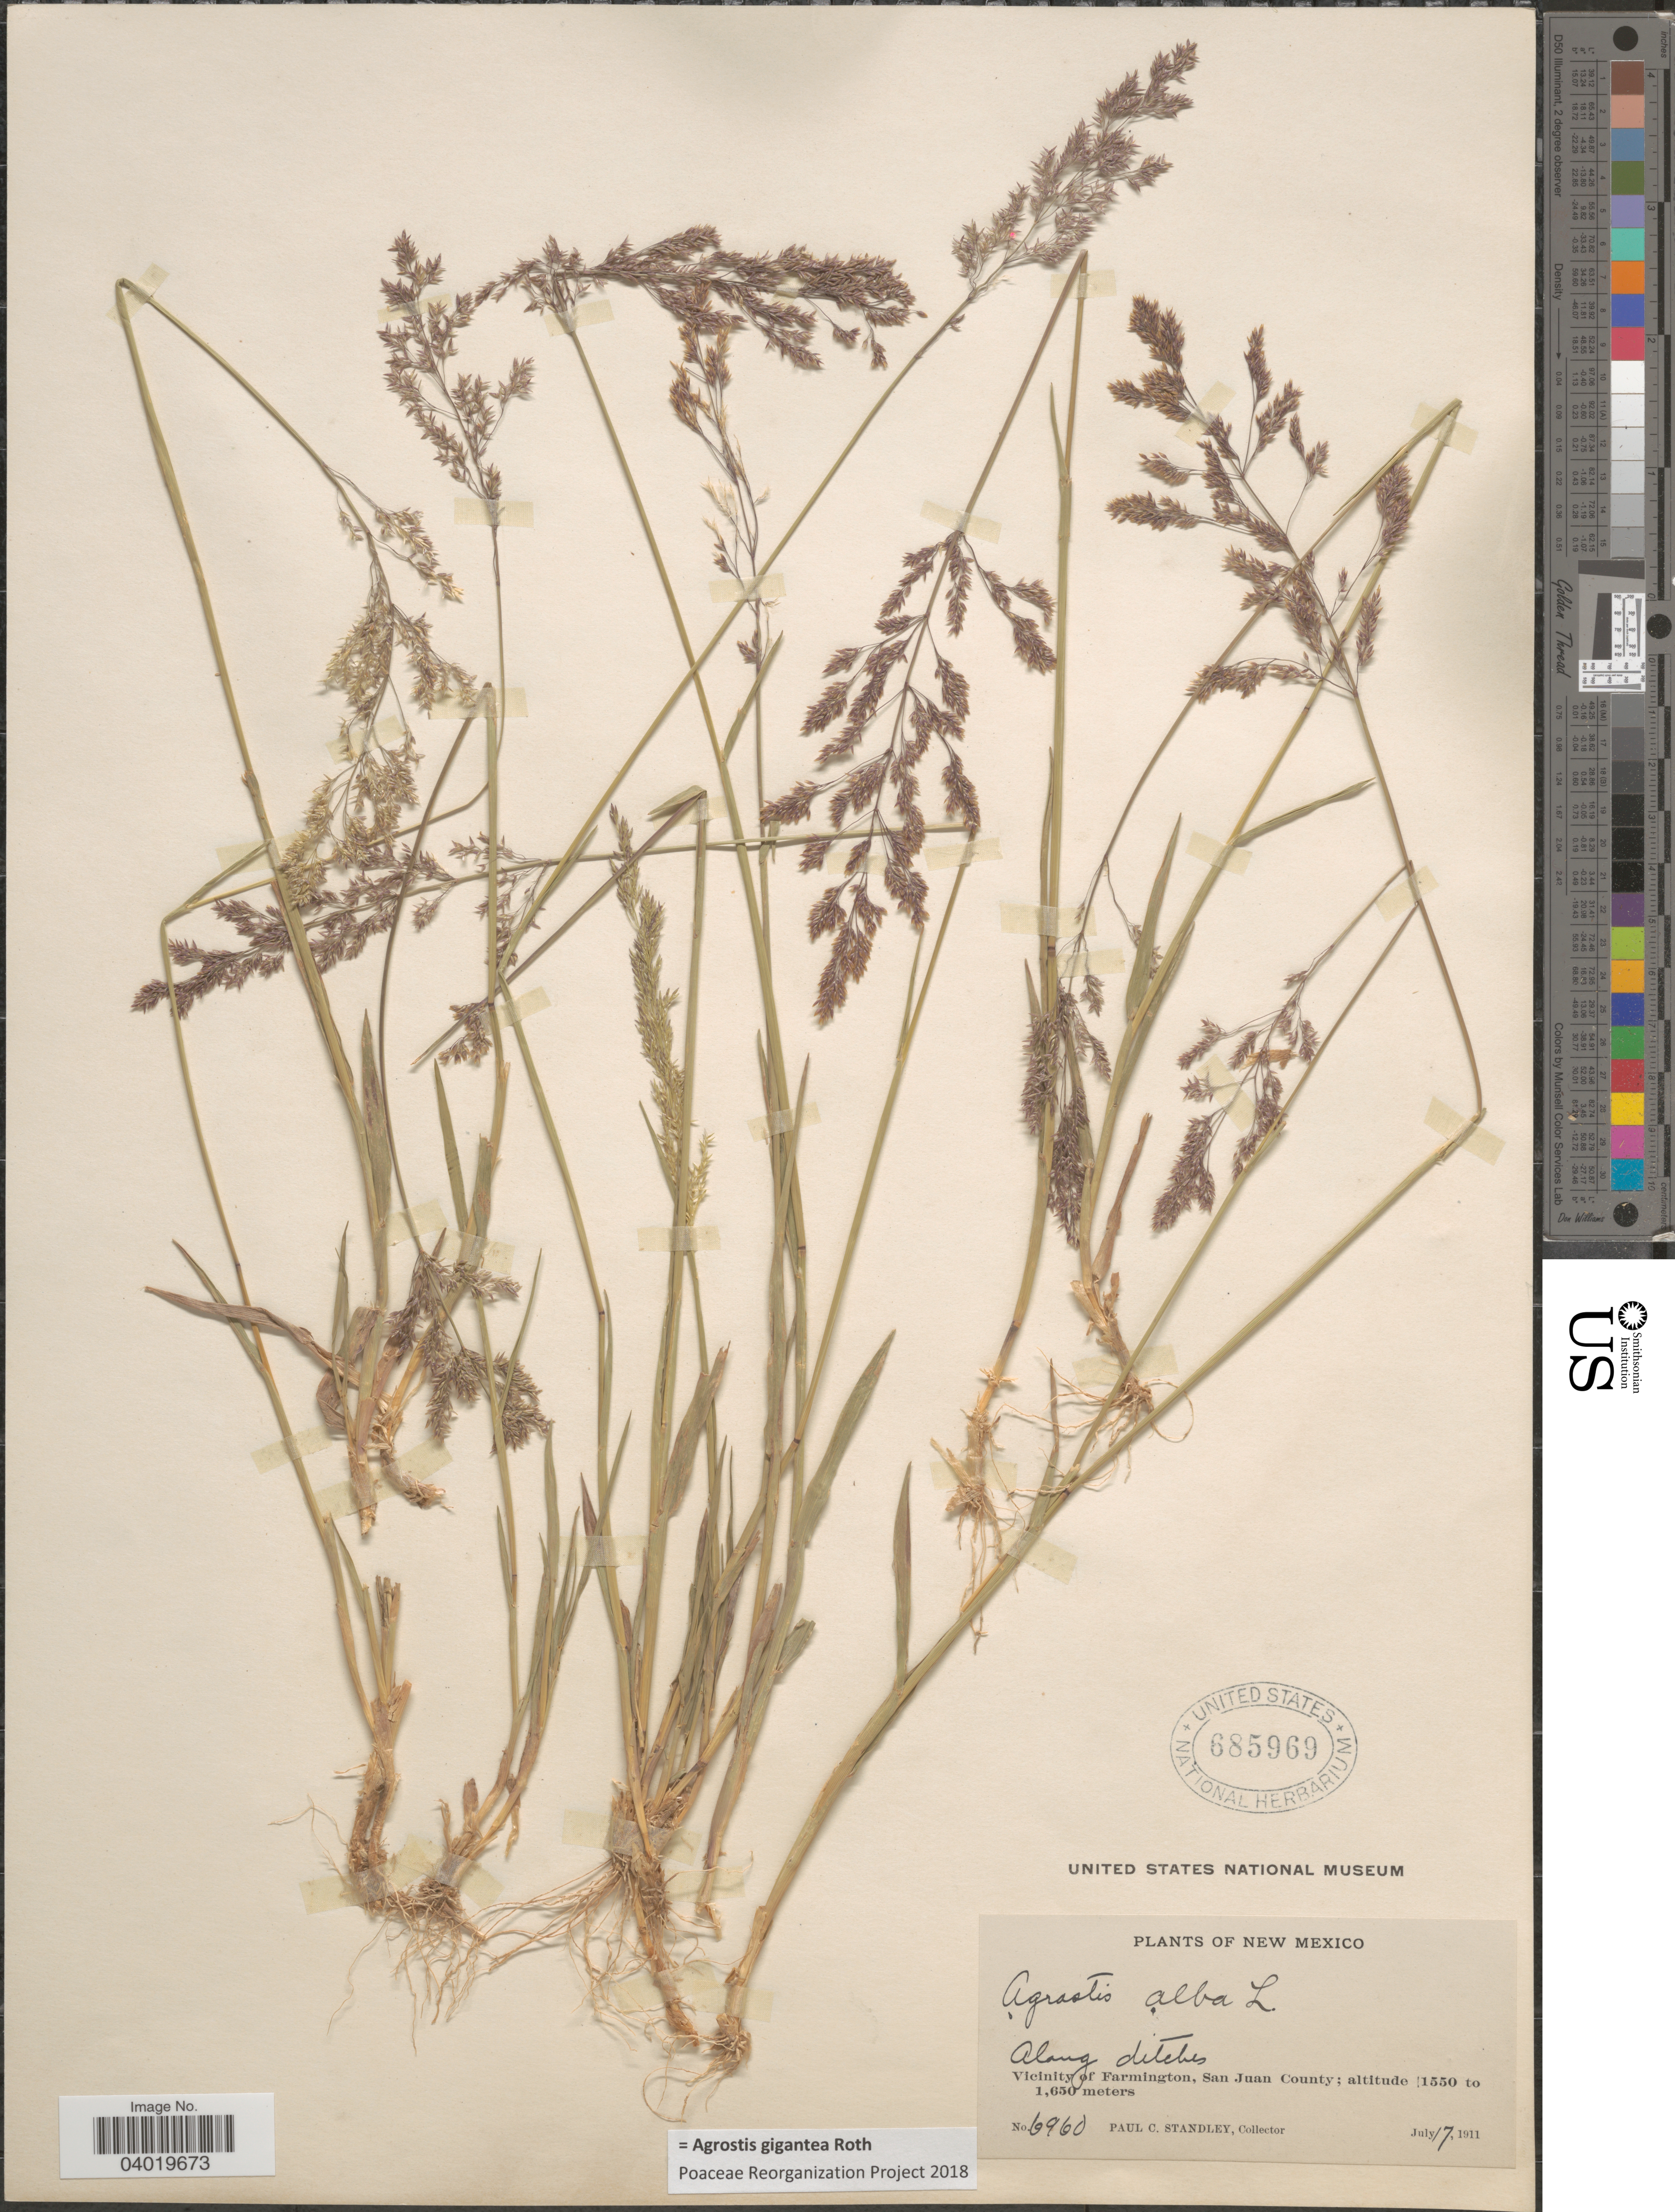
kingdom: Plantae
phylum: Tracheophyta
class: Liliopsida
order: Poales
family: Poaceae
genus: Agrostis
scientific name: Agrostis gigantea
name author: Roth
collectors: P. C. Standley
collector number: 6960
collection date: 1911-07-17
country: United States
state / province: New Mexico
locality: Vicinity of Farmington, San Juan County.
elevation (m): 1550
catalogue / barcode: US 685969